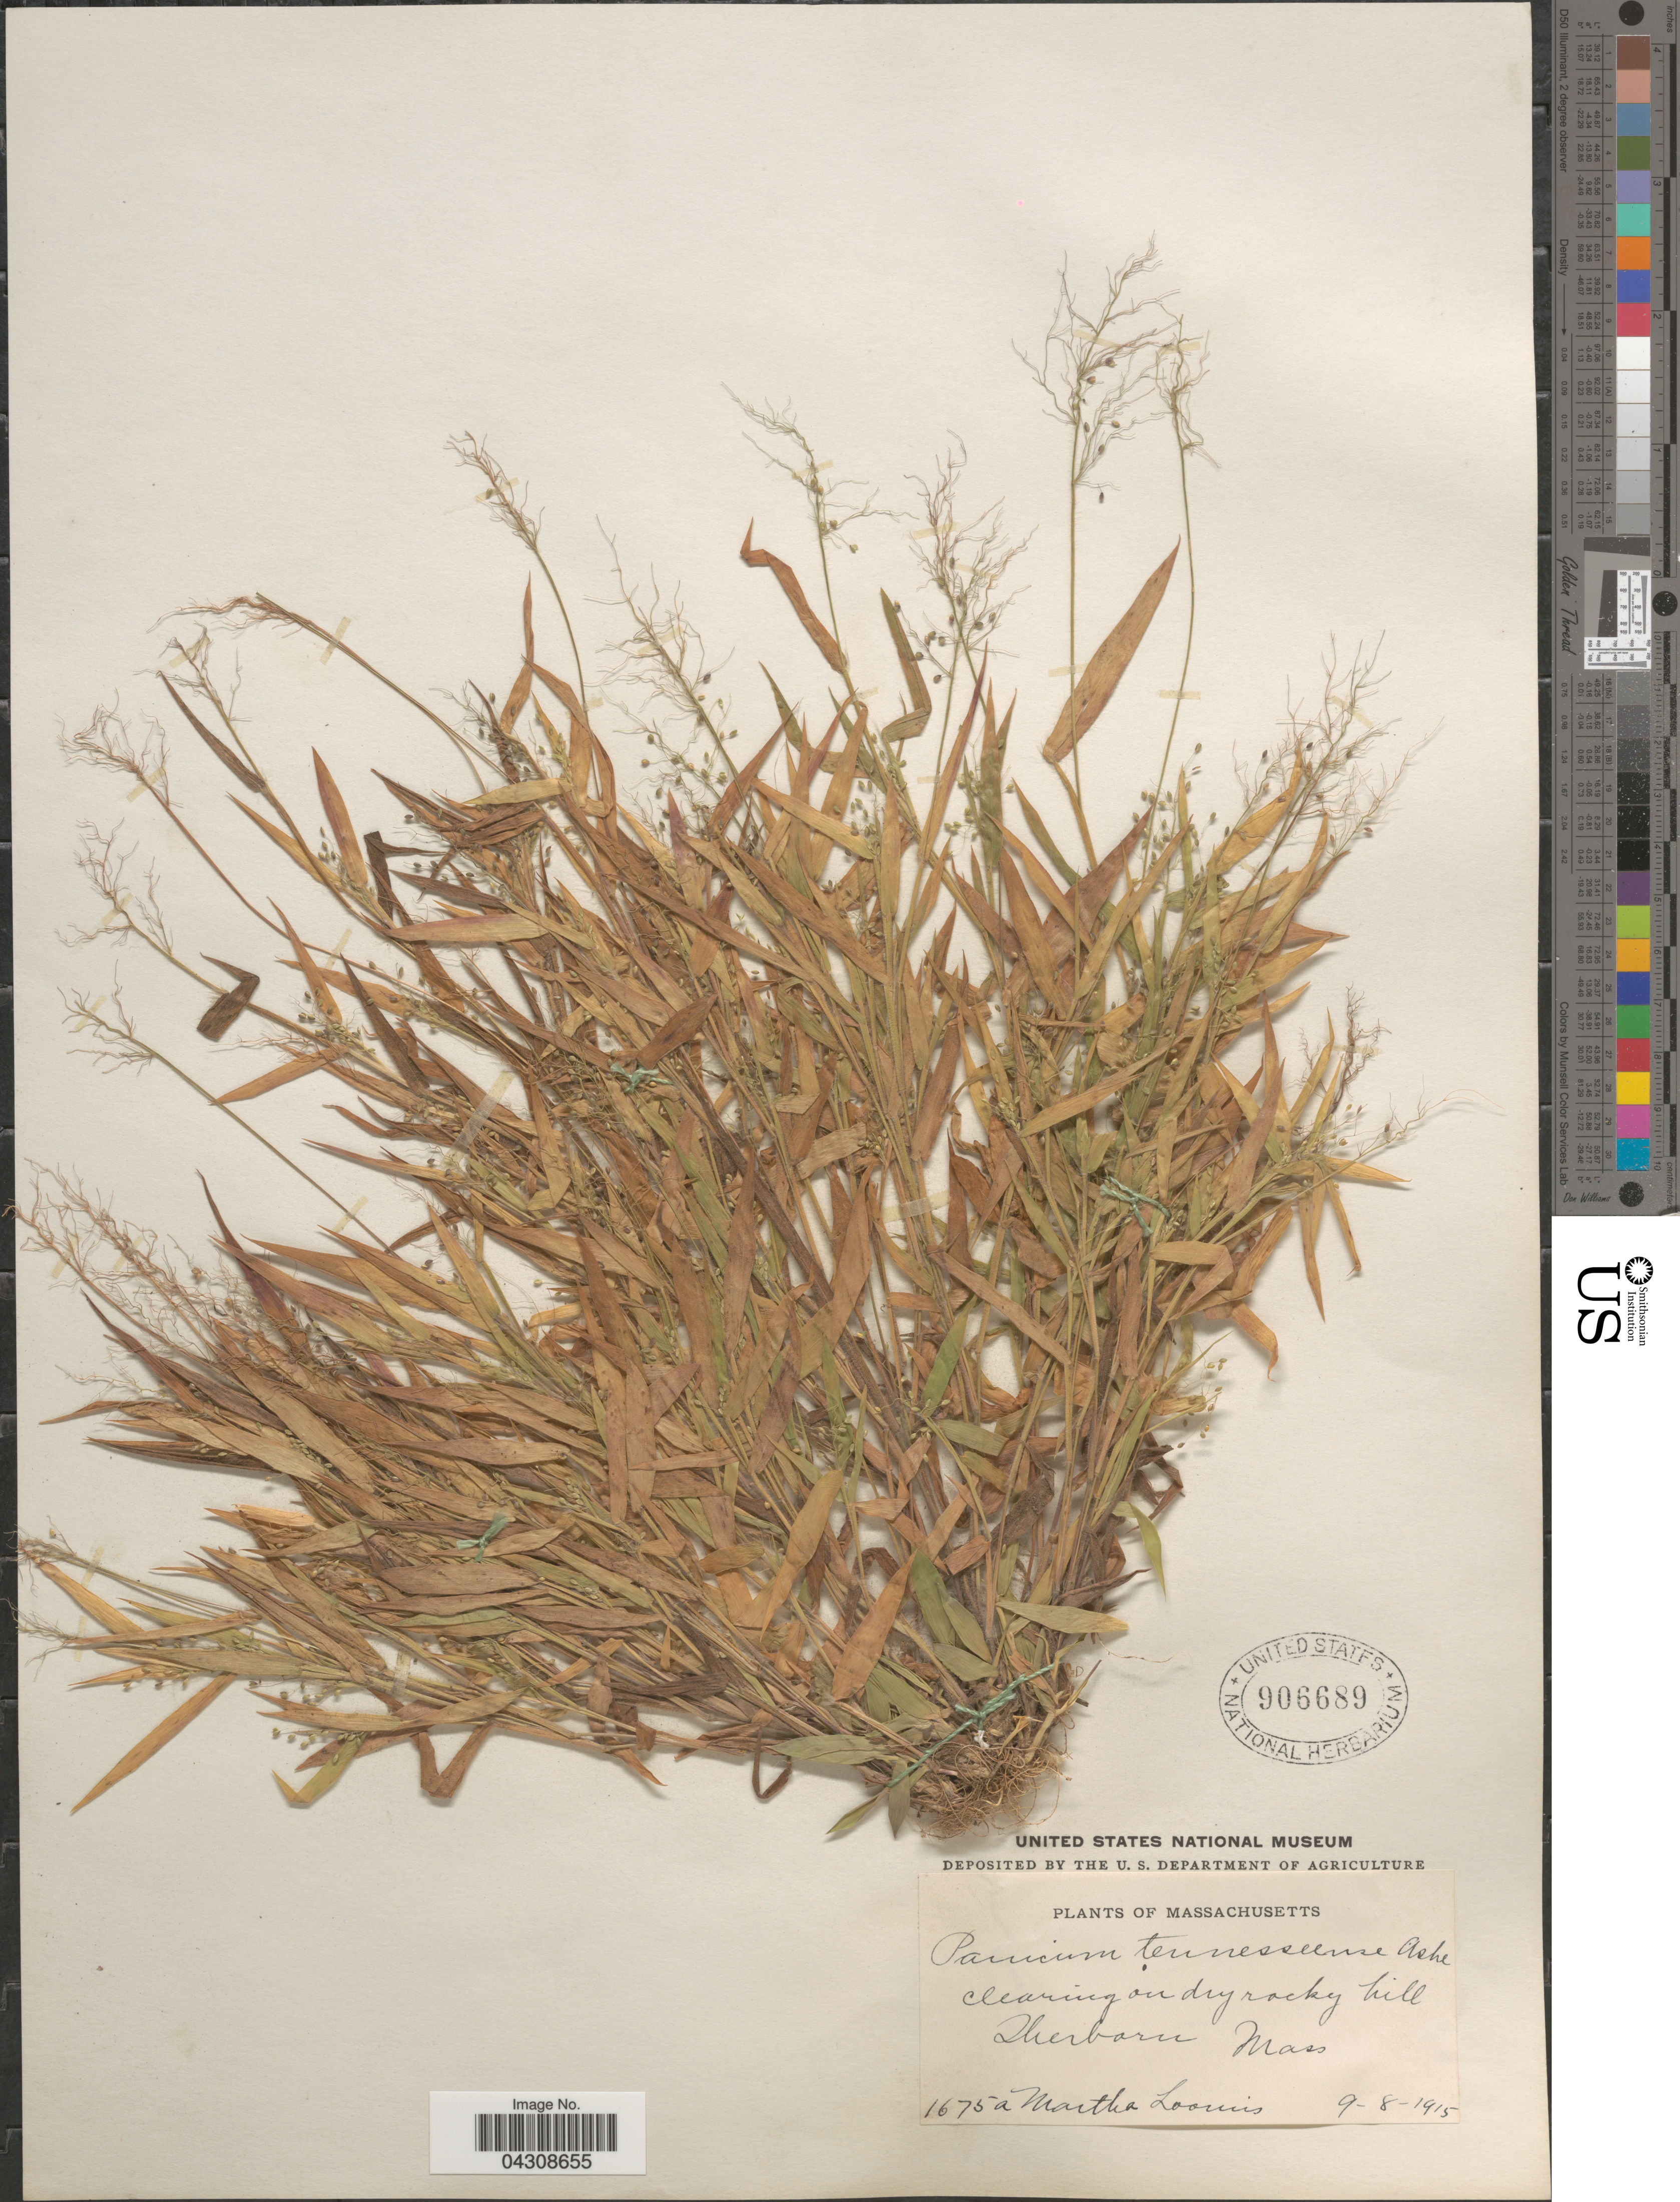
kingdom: Plantae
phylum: Tracheophyta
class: Liliopsida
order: Poales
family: Poaceae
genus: Dichanthelium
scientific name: Dichanthelium acuminatum var. acuminatum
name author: (Sw.) Gould & C.A. Clark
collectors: M. L. Loomis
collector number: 1675a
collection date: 1915-09-08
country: United States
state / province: Massachusetts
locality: Clearing on dry rocky hill. Sherborn.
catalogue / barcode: US 906689